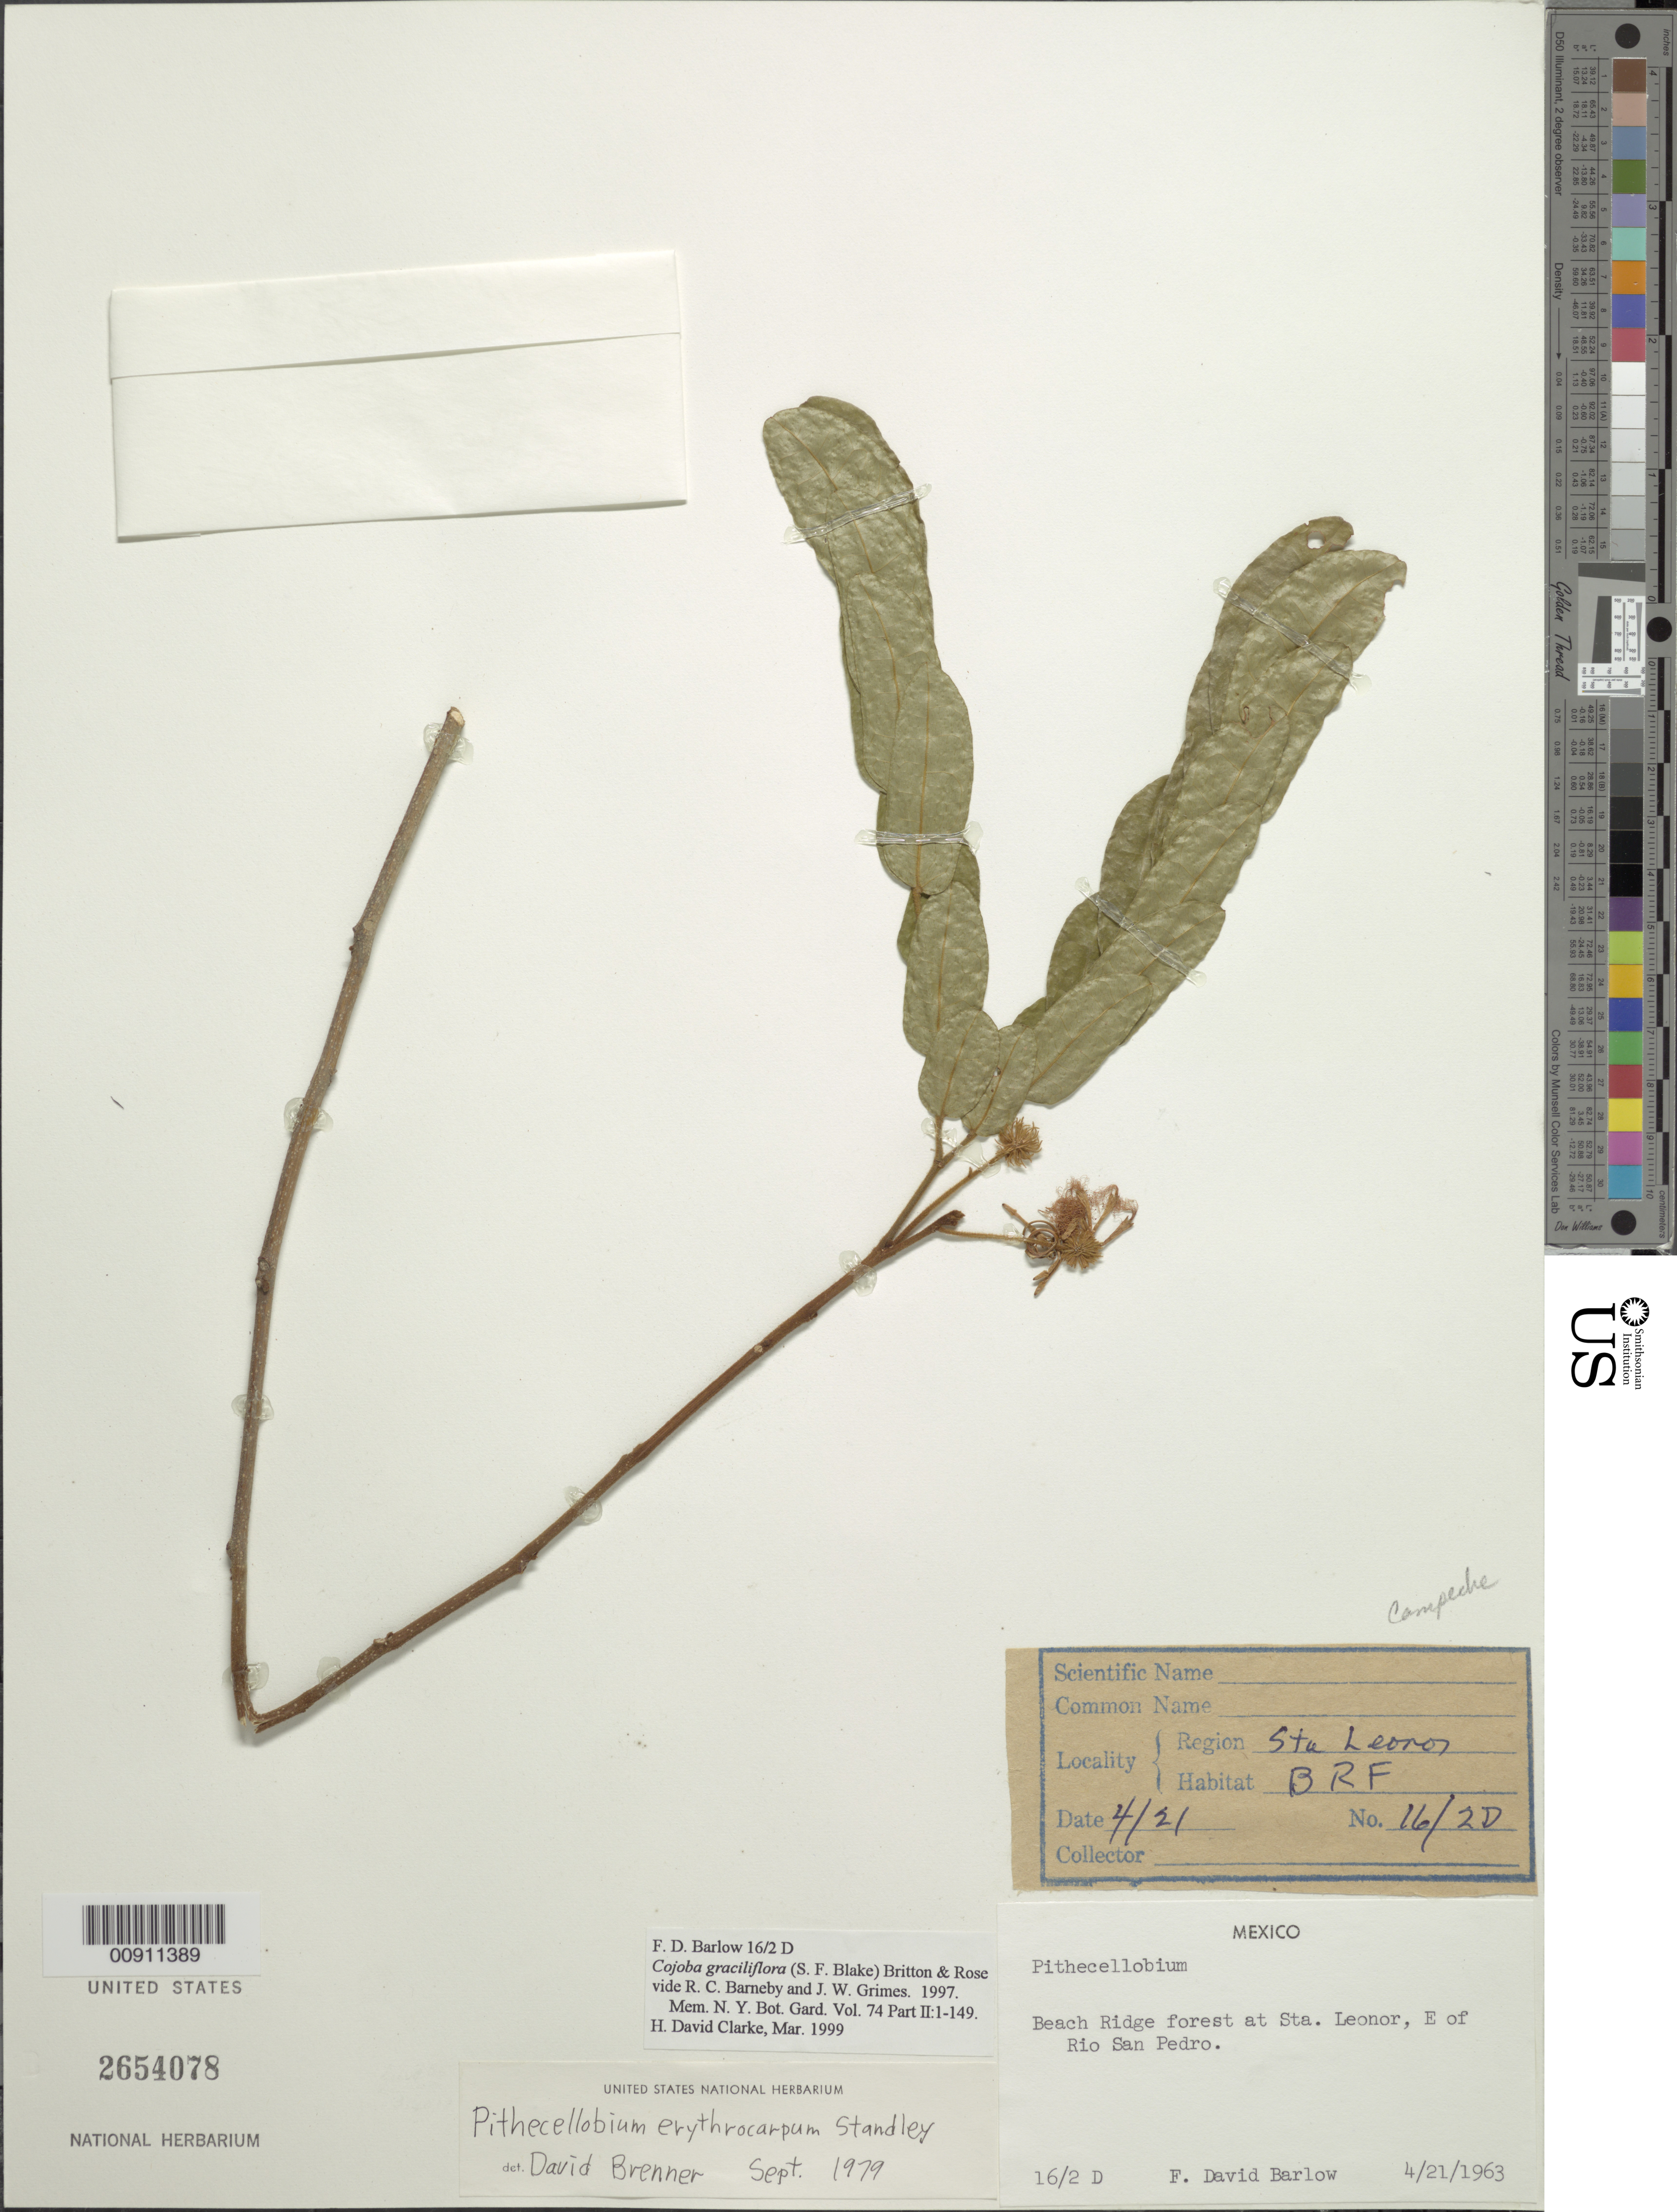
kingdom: Plantae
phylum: Tracheophyta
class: Magnoliopsida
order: Fabales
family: Fabaceae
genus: Cojoba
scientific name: Cojoba graciliflora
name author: (S.F. Blake) Britton & Rose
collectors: F. D. Barlow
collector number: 16/2 D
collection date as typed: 21 Apr 1963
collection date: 1963-04-21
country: Mexico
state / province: Campeche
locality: Sta. Leonor, E of Río San Pedro.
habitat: Beach Ridge forest.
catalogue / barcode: US 2654078